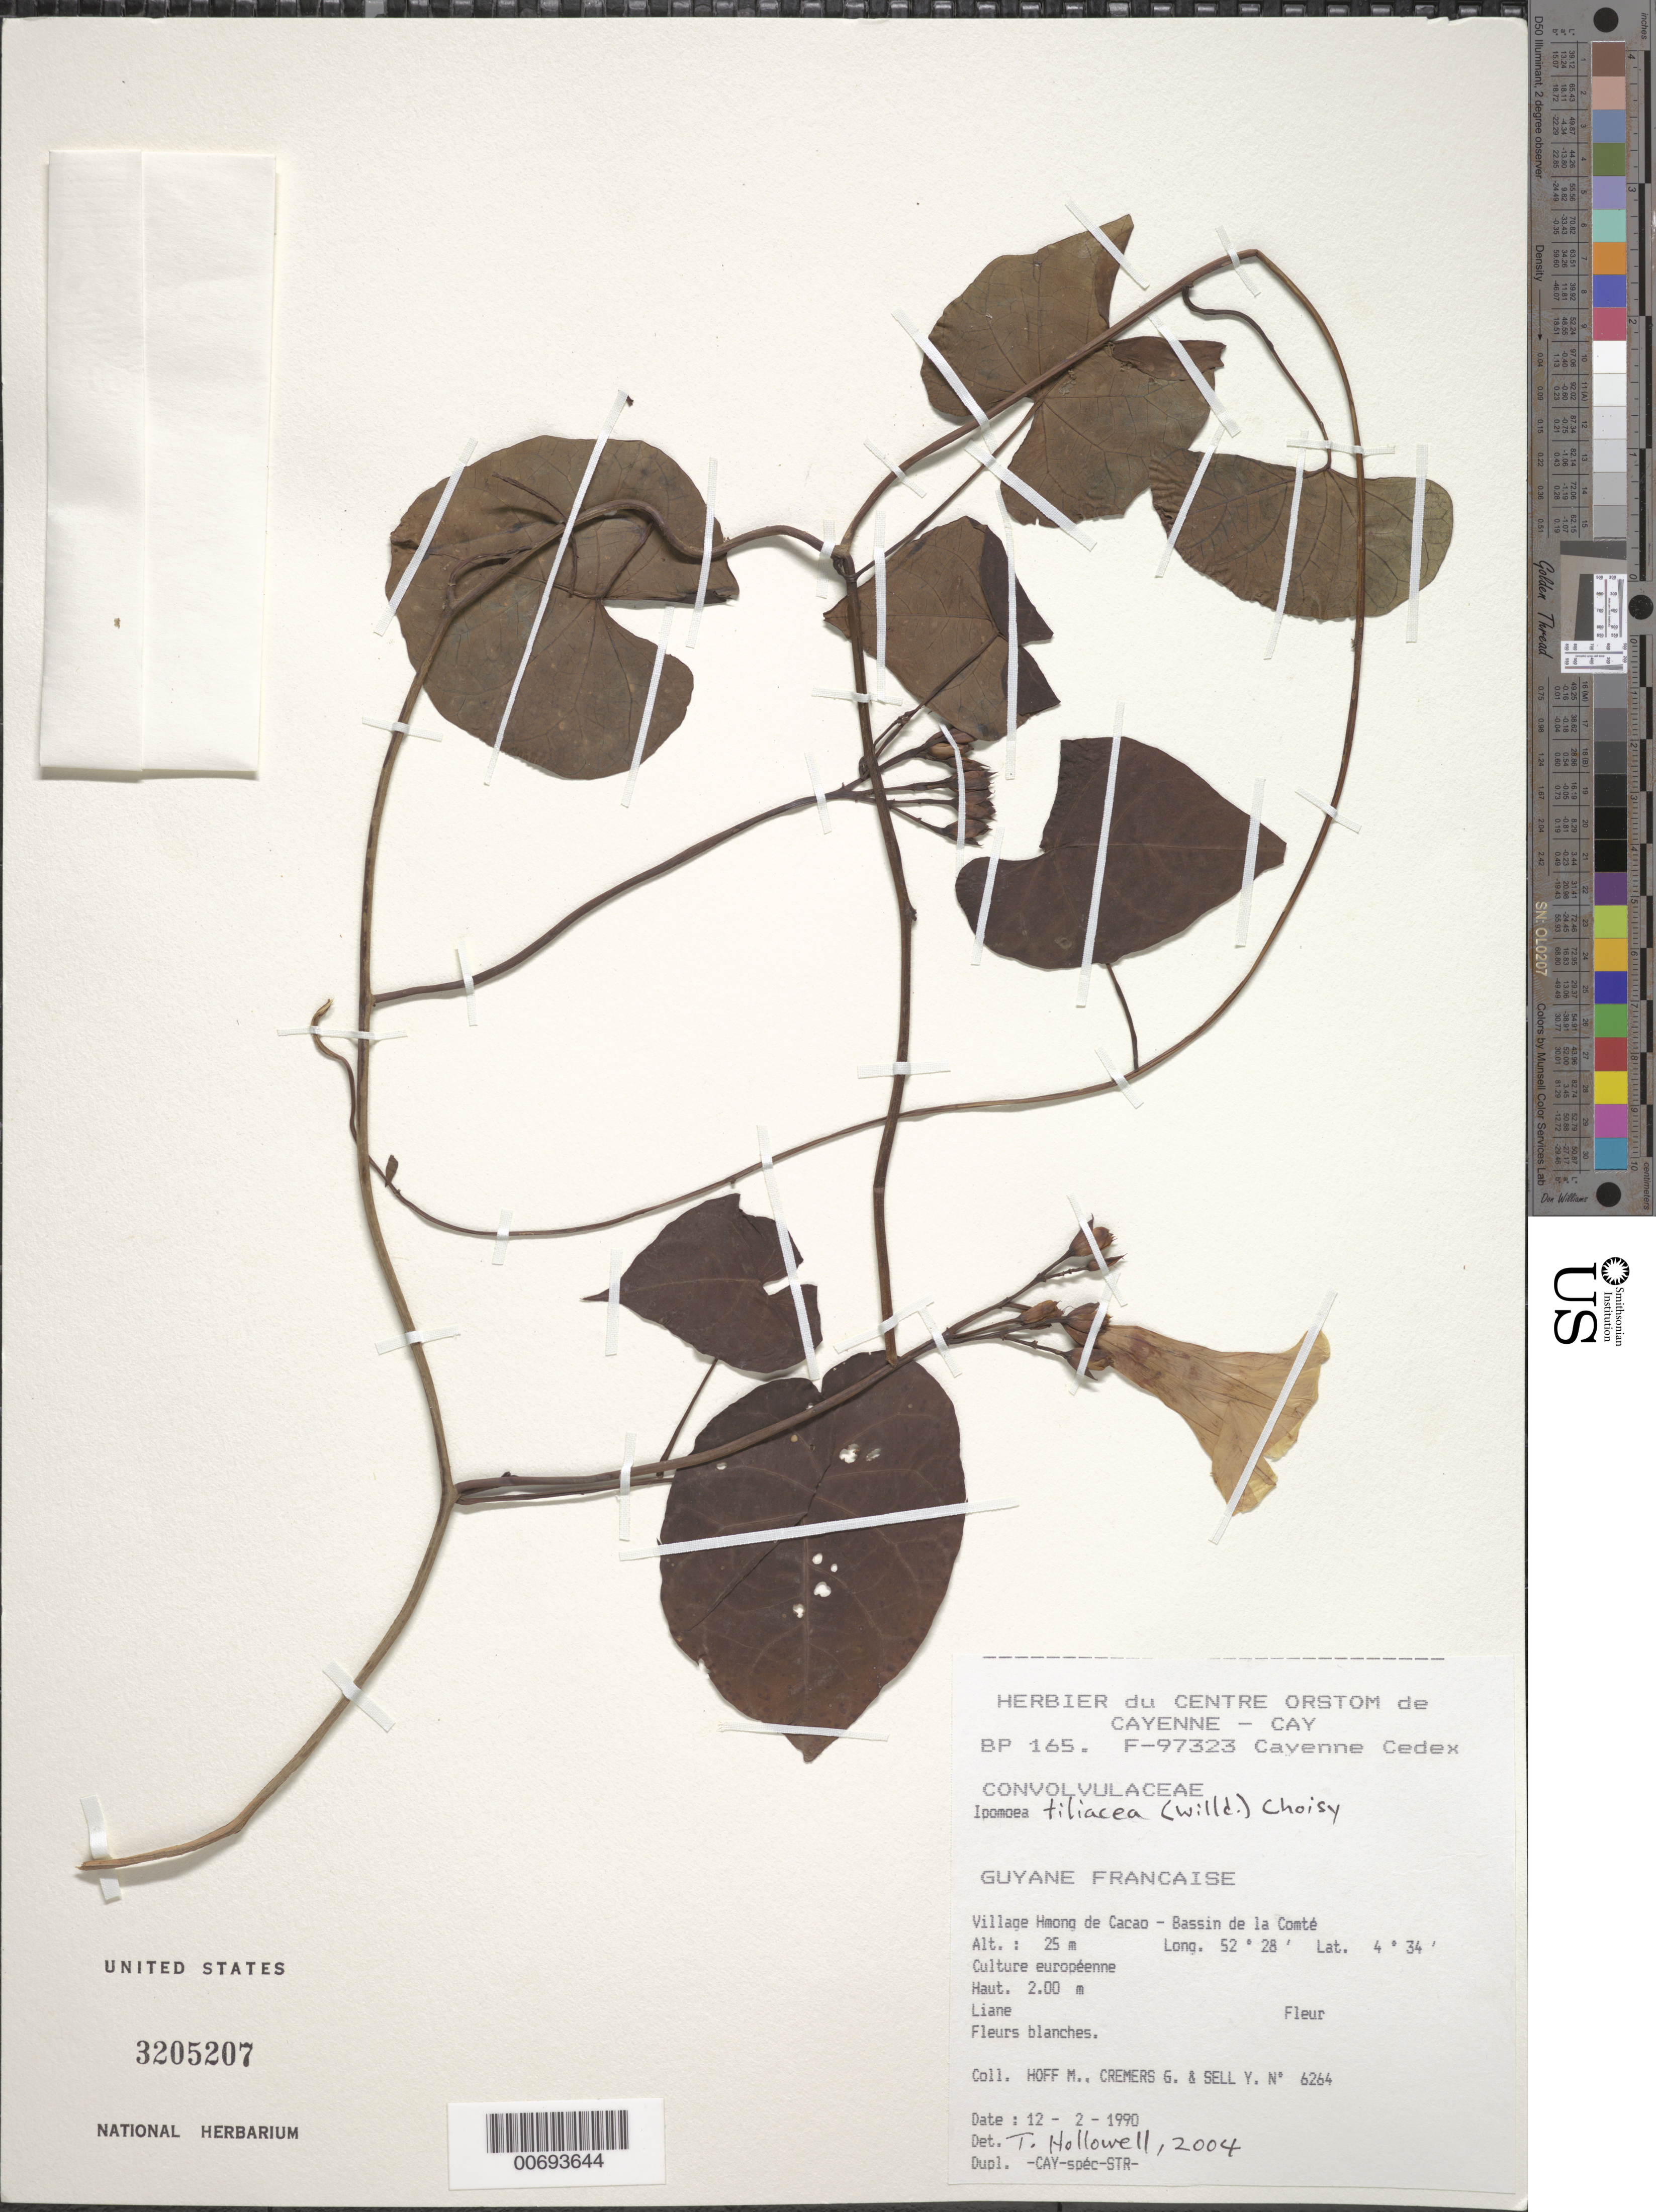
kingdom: Plantae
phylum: Tracheophyta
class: Magnoliopsida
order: Solanales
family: Convolvulaceae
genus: Ipomoea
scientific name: Ipomoea tiliacea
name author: (Willd.) Choisy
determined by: Hollowell, T. H., (BOT), Smithsonian Institution - National Museum of Natural History (UNITED STATES)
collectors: M. Hoff, G. Cremers & Y. Sell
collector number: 6264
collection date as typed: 12-Feb-90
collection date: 1990-02-12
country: French Guiana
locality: Village Hmong de Cacao, Bassin de la Comté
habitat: Culture européenne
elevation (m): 25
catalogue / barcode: US 3205207